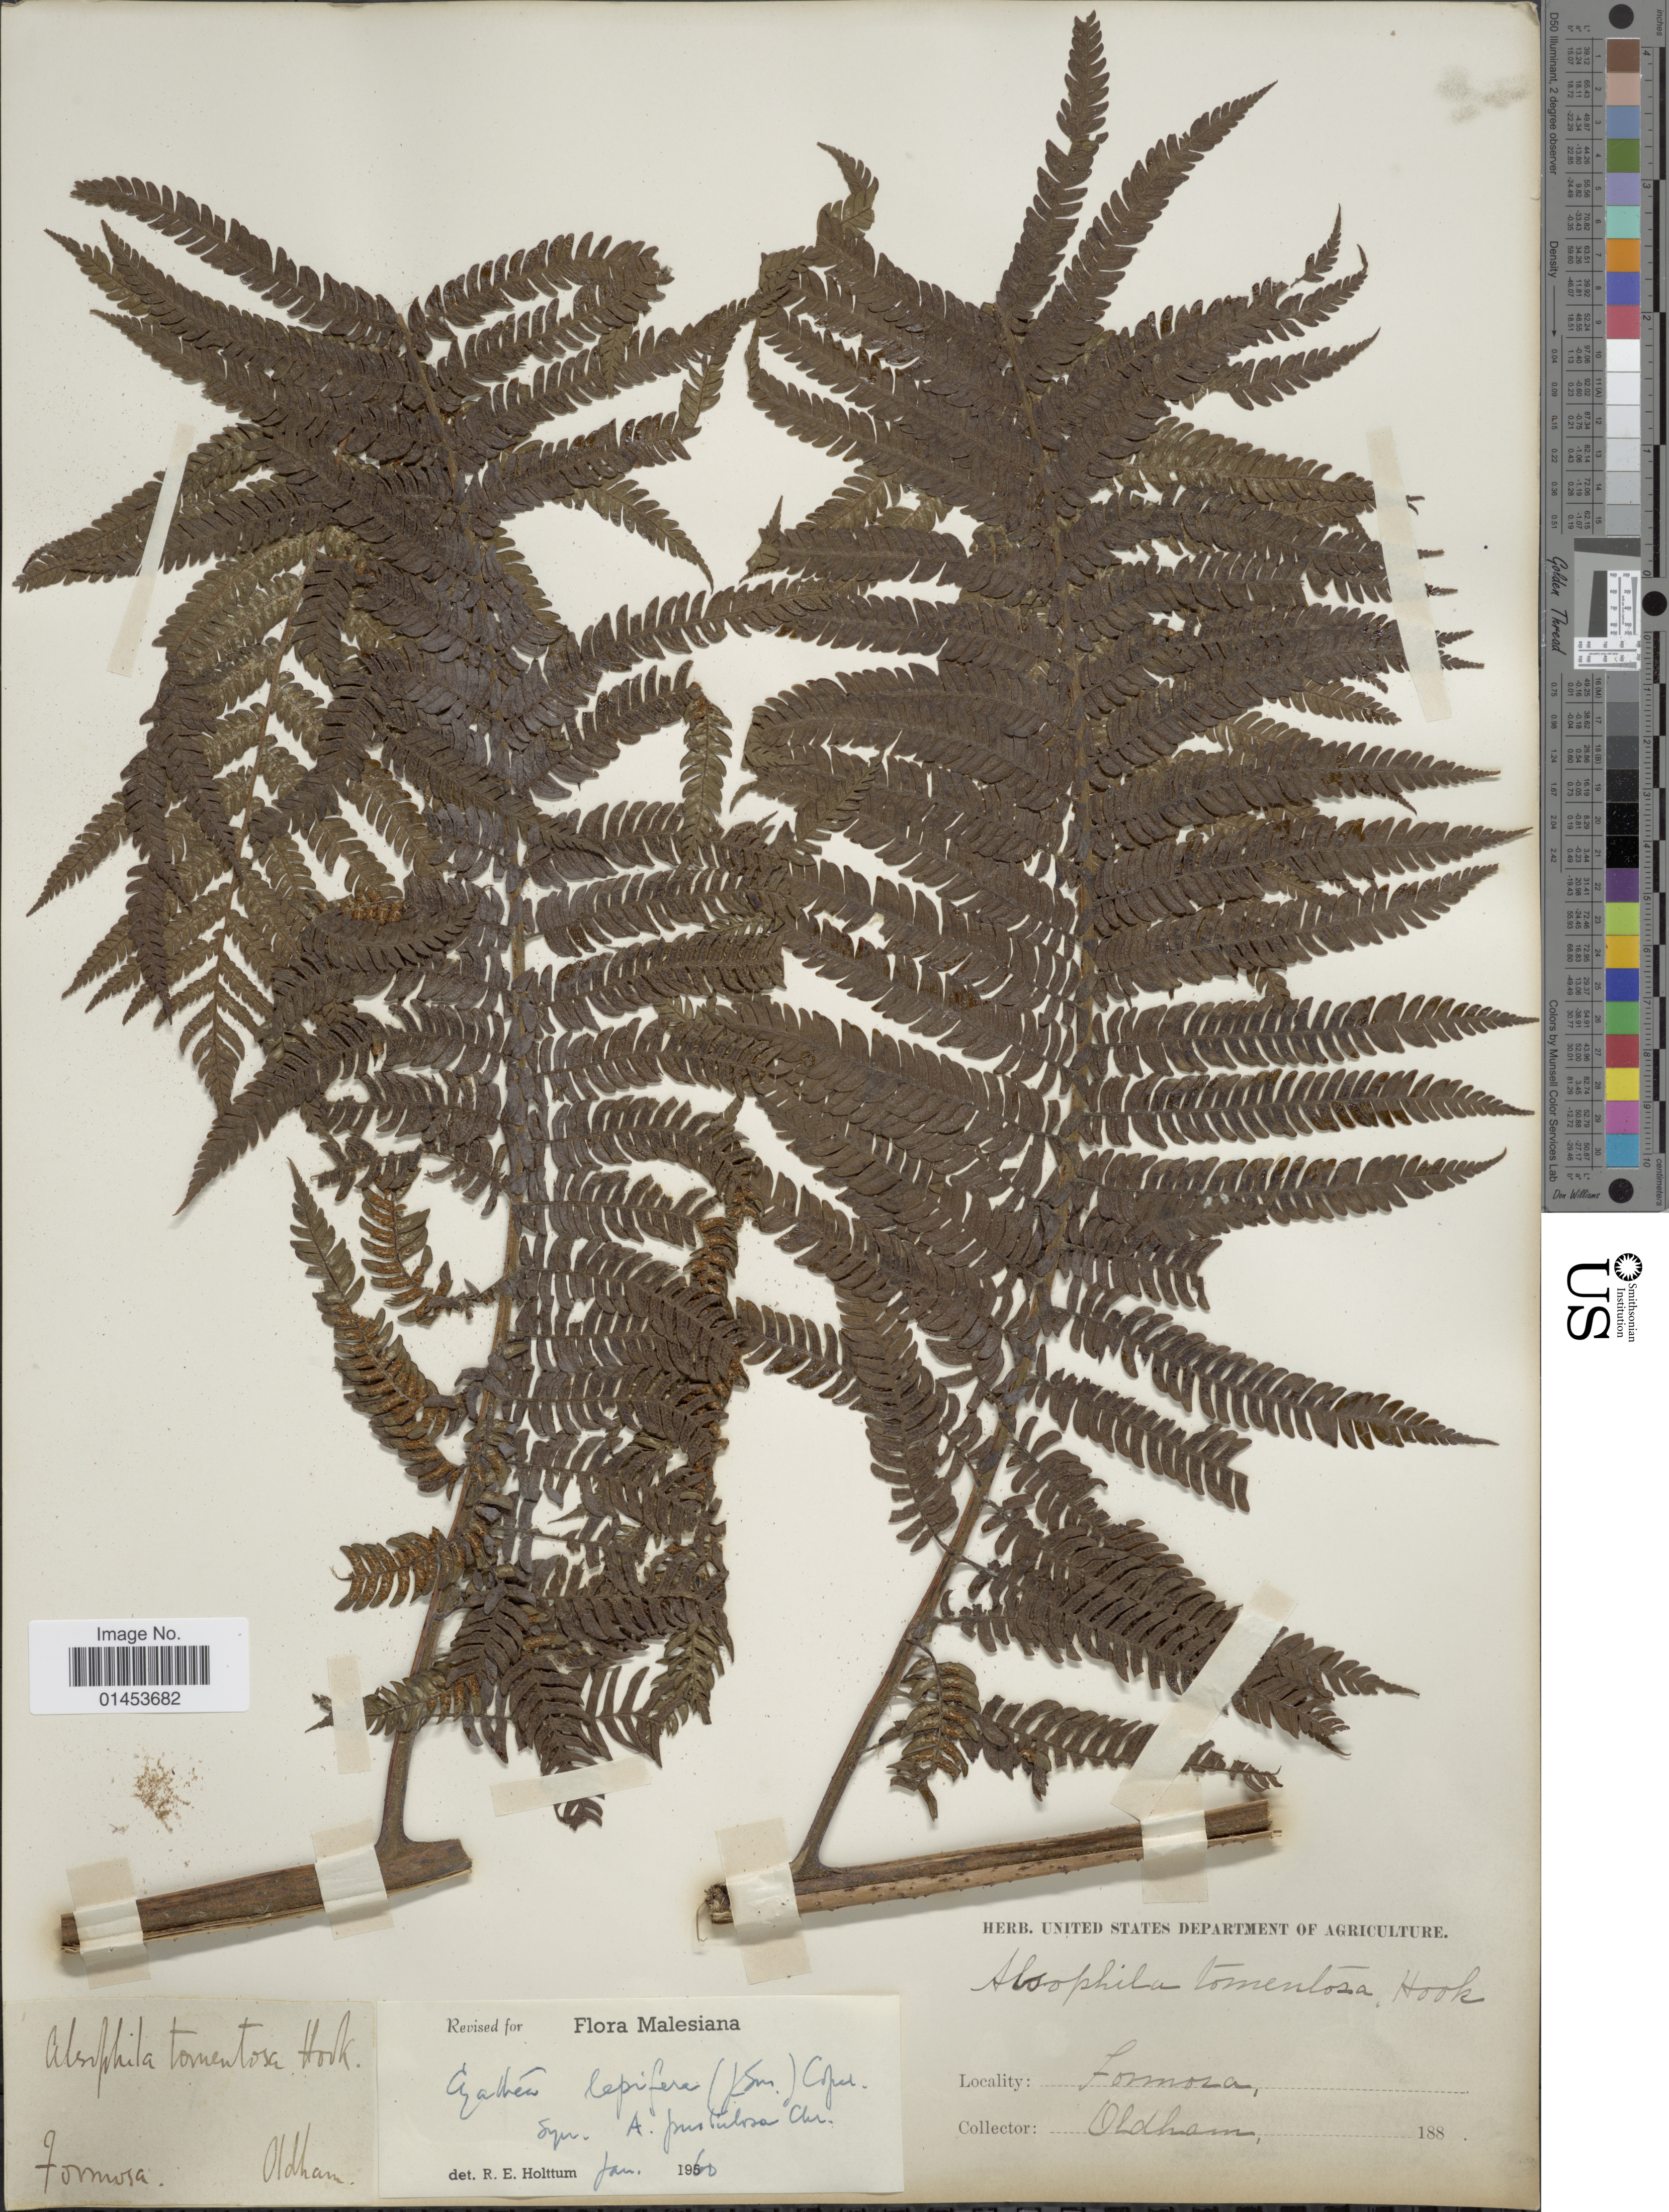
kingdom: Plantae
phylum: Tracheophyta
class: Polypodiopsida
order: Cyatheales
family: Cyatheaceae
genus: Cyathea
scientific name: Cyathea lepifera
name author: (J. Sm.) Copel.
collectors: Oldham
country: Taiwan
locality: Formosa